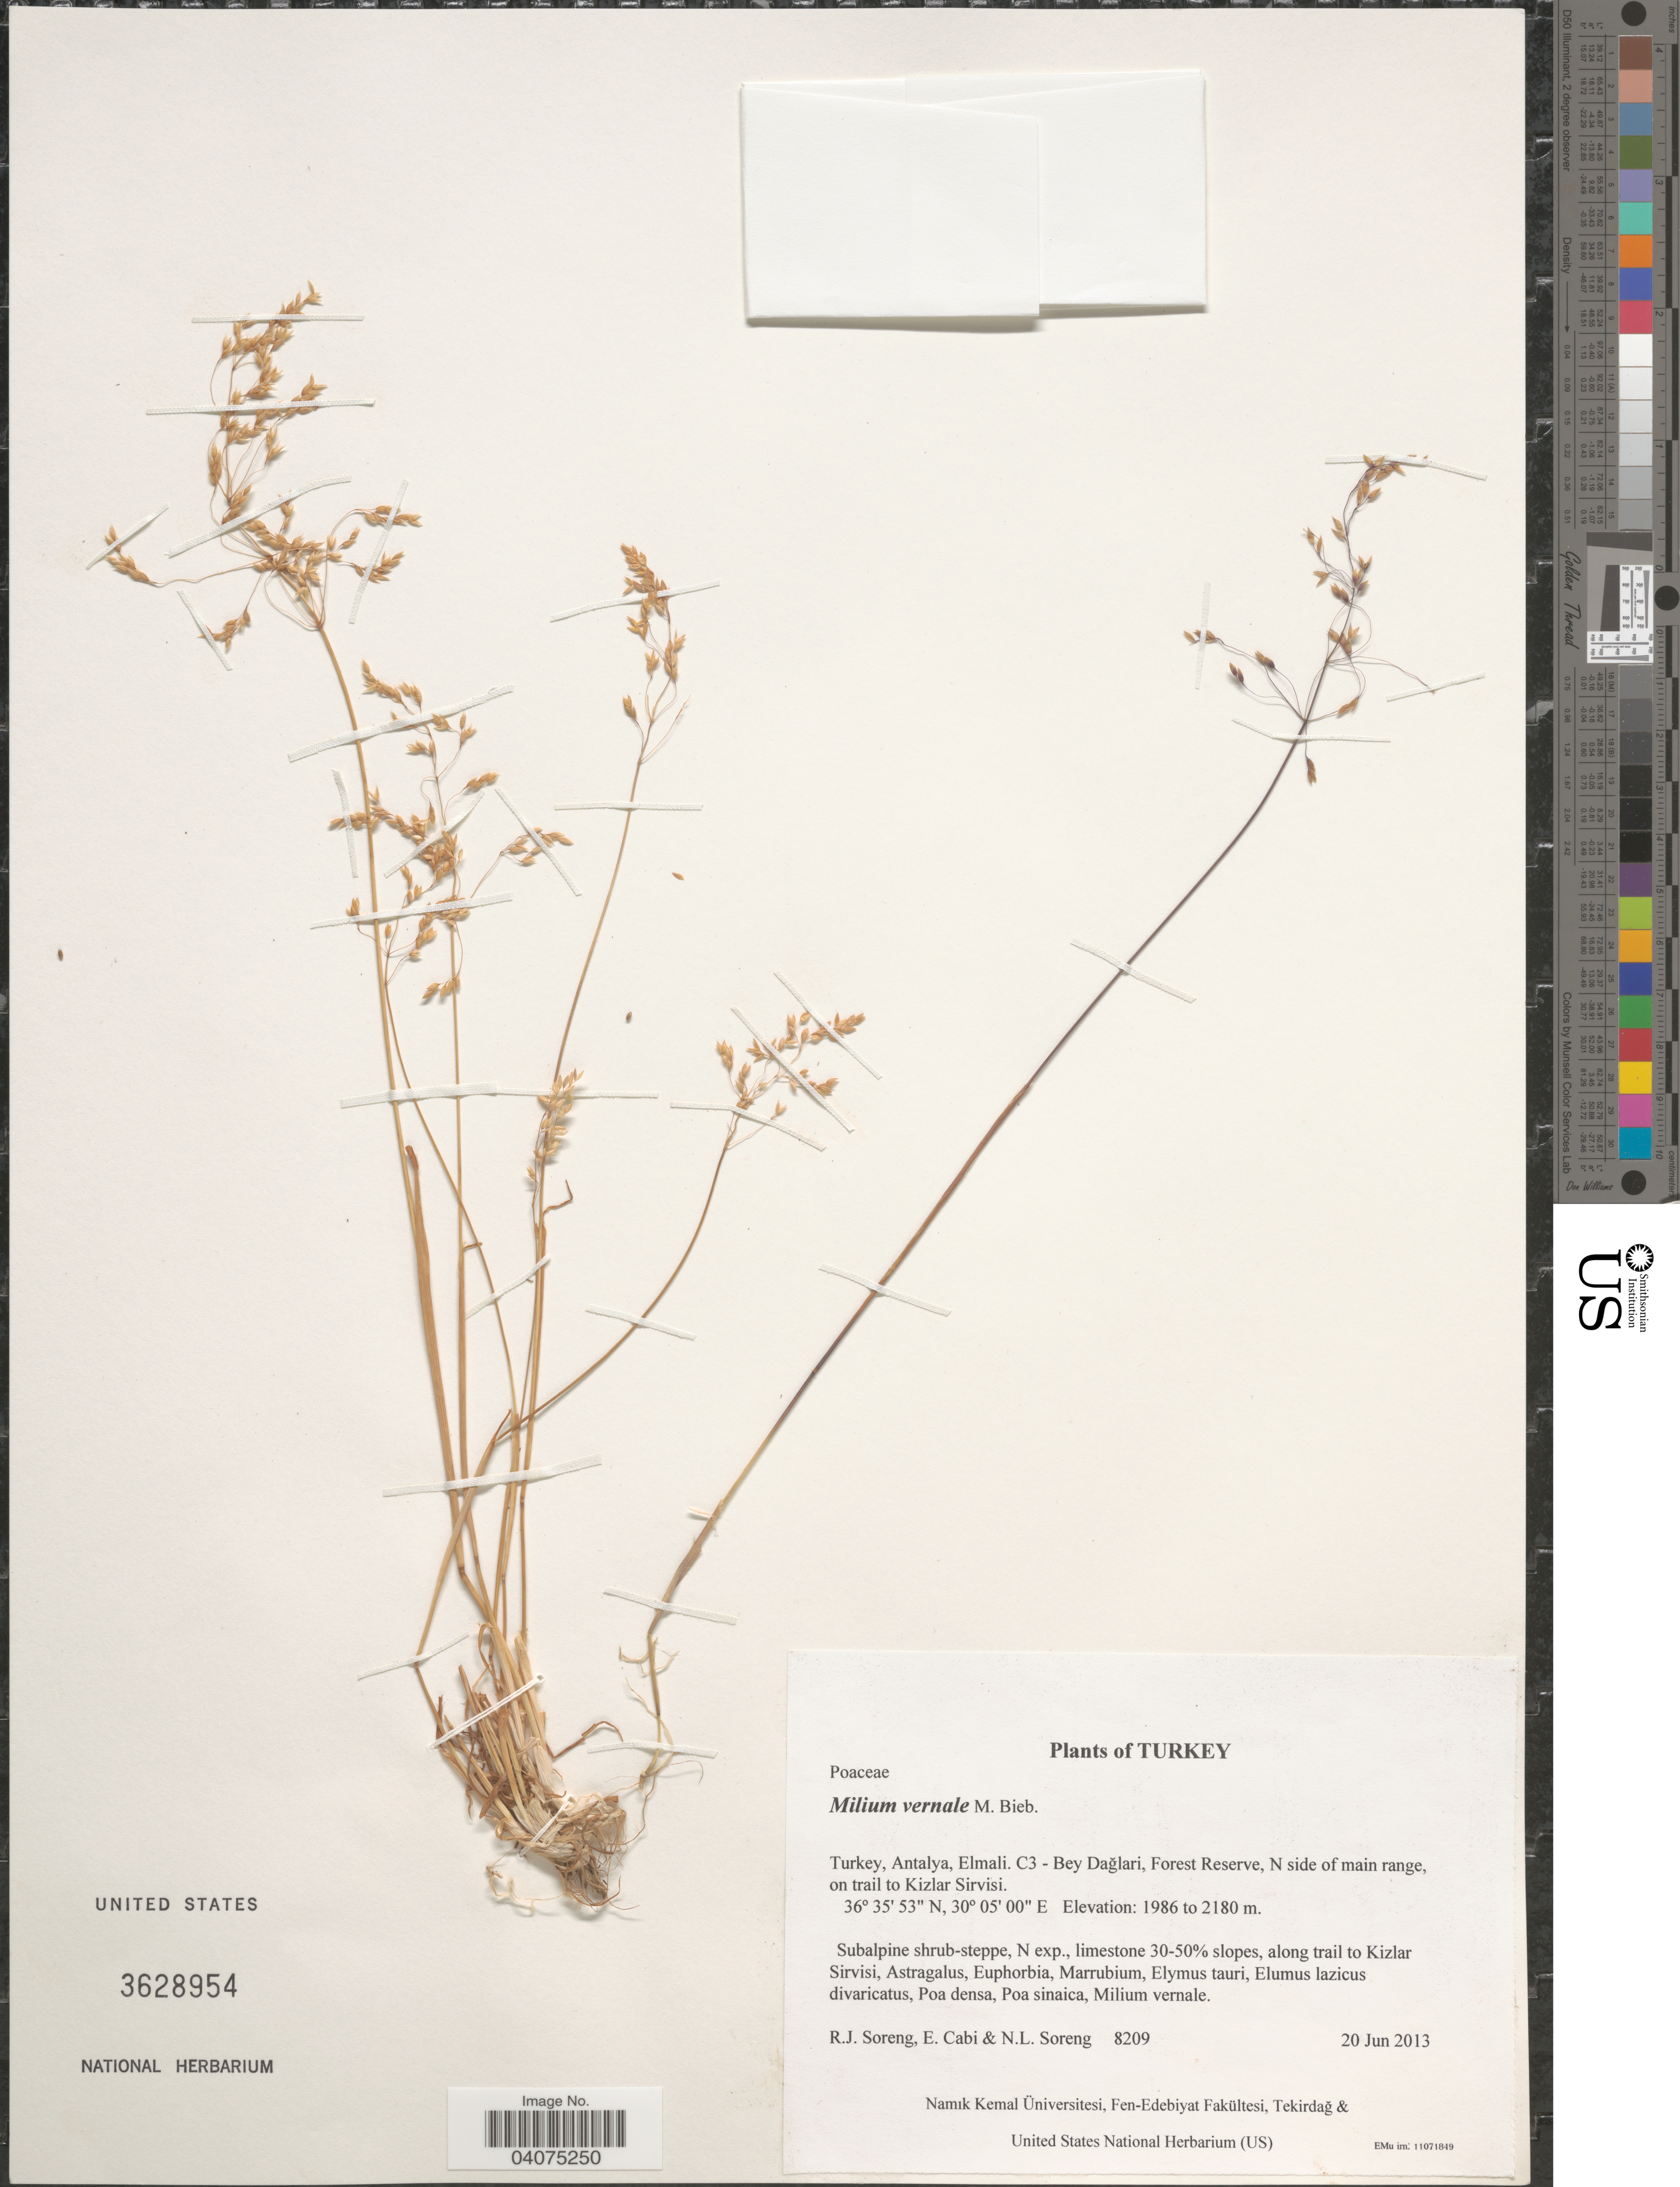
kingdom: Plantae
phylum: Tracheophyta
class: Liliopsida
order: Poales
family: Poaceae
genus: Milium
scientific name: Milium vernale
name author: M. Bieb.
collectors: R. J. Soreng, E. Cabi & N. L. Soreng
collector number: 8209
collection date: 2013-06-20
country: Turkey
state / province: Antalya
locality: Elmali. C3 - Bey Dağlari, Forest Reserve, N side of main range, on trail to Kizlar Sirvisi. Subalpine shrub-steppe, N exp., limestone 30-50% slopes, along trail to Kizlar Sirvisi.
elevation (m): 1986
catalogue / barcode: US 3628954